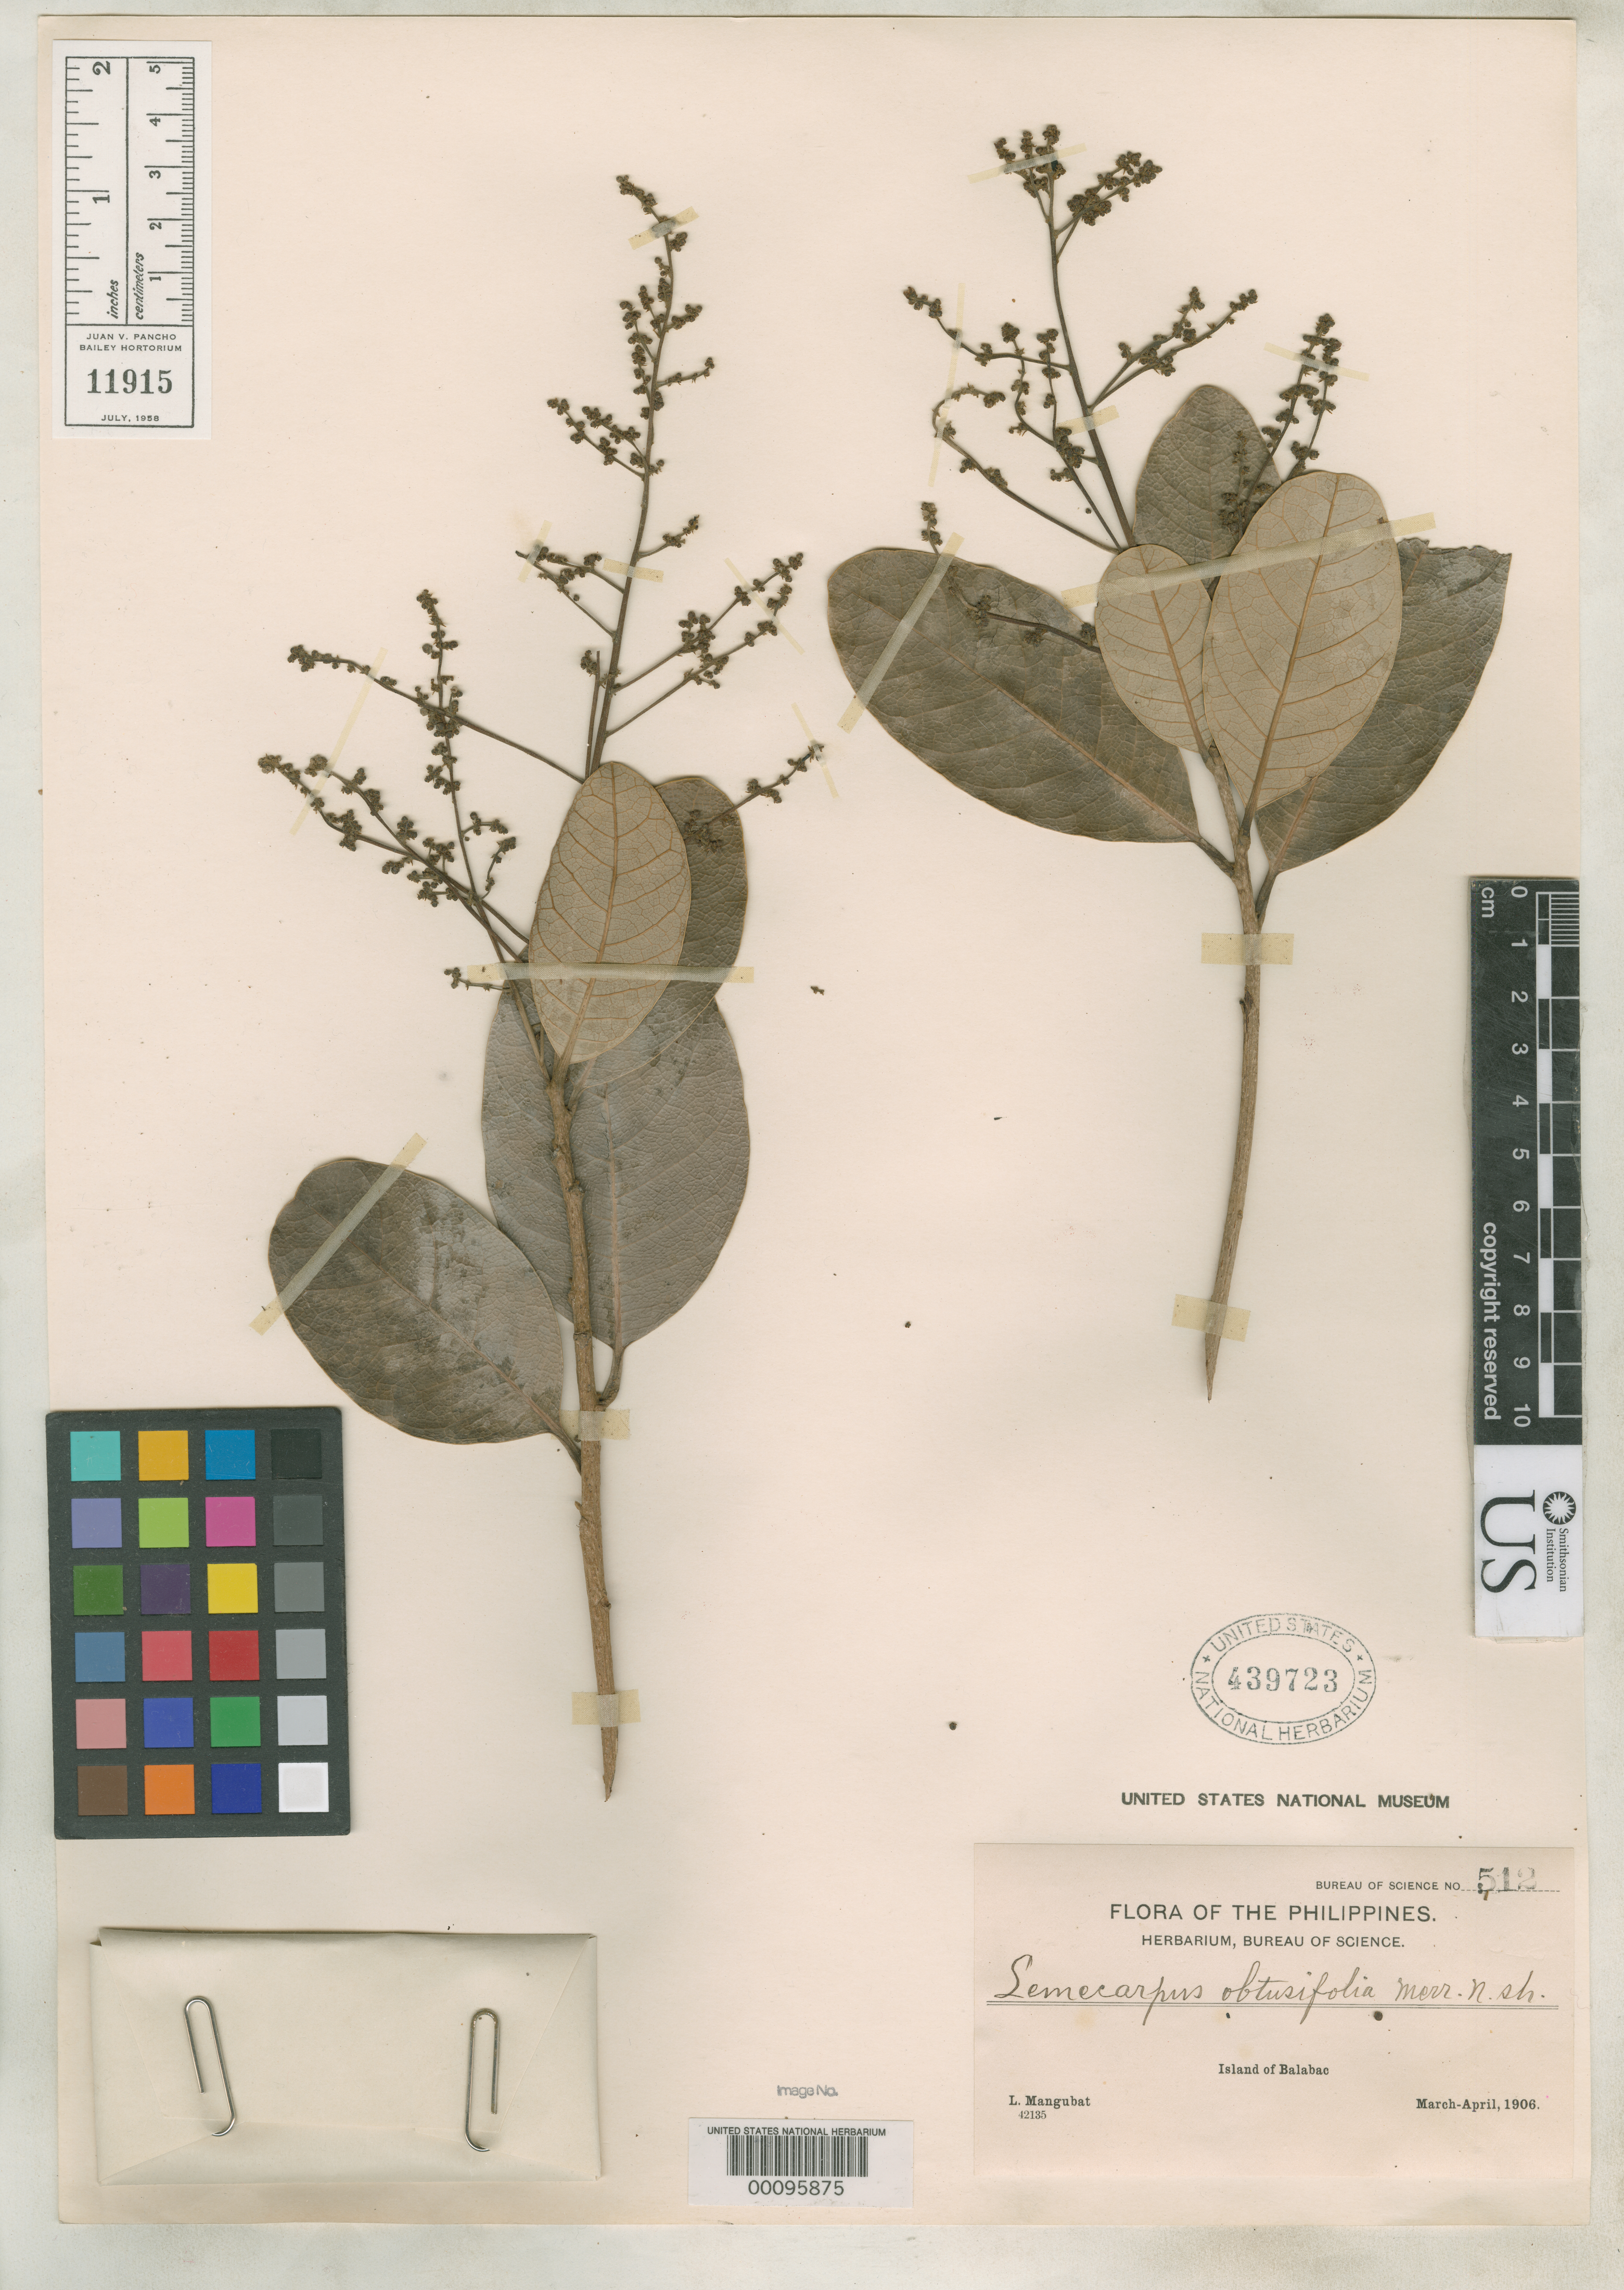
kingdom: Plantae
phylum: Tracheophyta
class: Magnoliopsida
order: Sapindales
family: Anacardiaceae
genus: Semecarpus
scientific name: Semecarpus obtusifolius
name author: Merr.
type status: Isotype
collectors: L. Mangubat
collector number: Bur. Sci. 512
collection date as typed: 04 Mar 1906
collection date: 1906-03-04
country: Philippines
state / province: Mimaropa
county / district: Palawan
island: Balabac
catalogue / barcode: US 439723